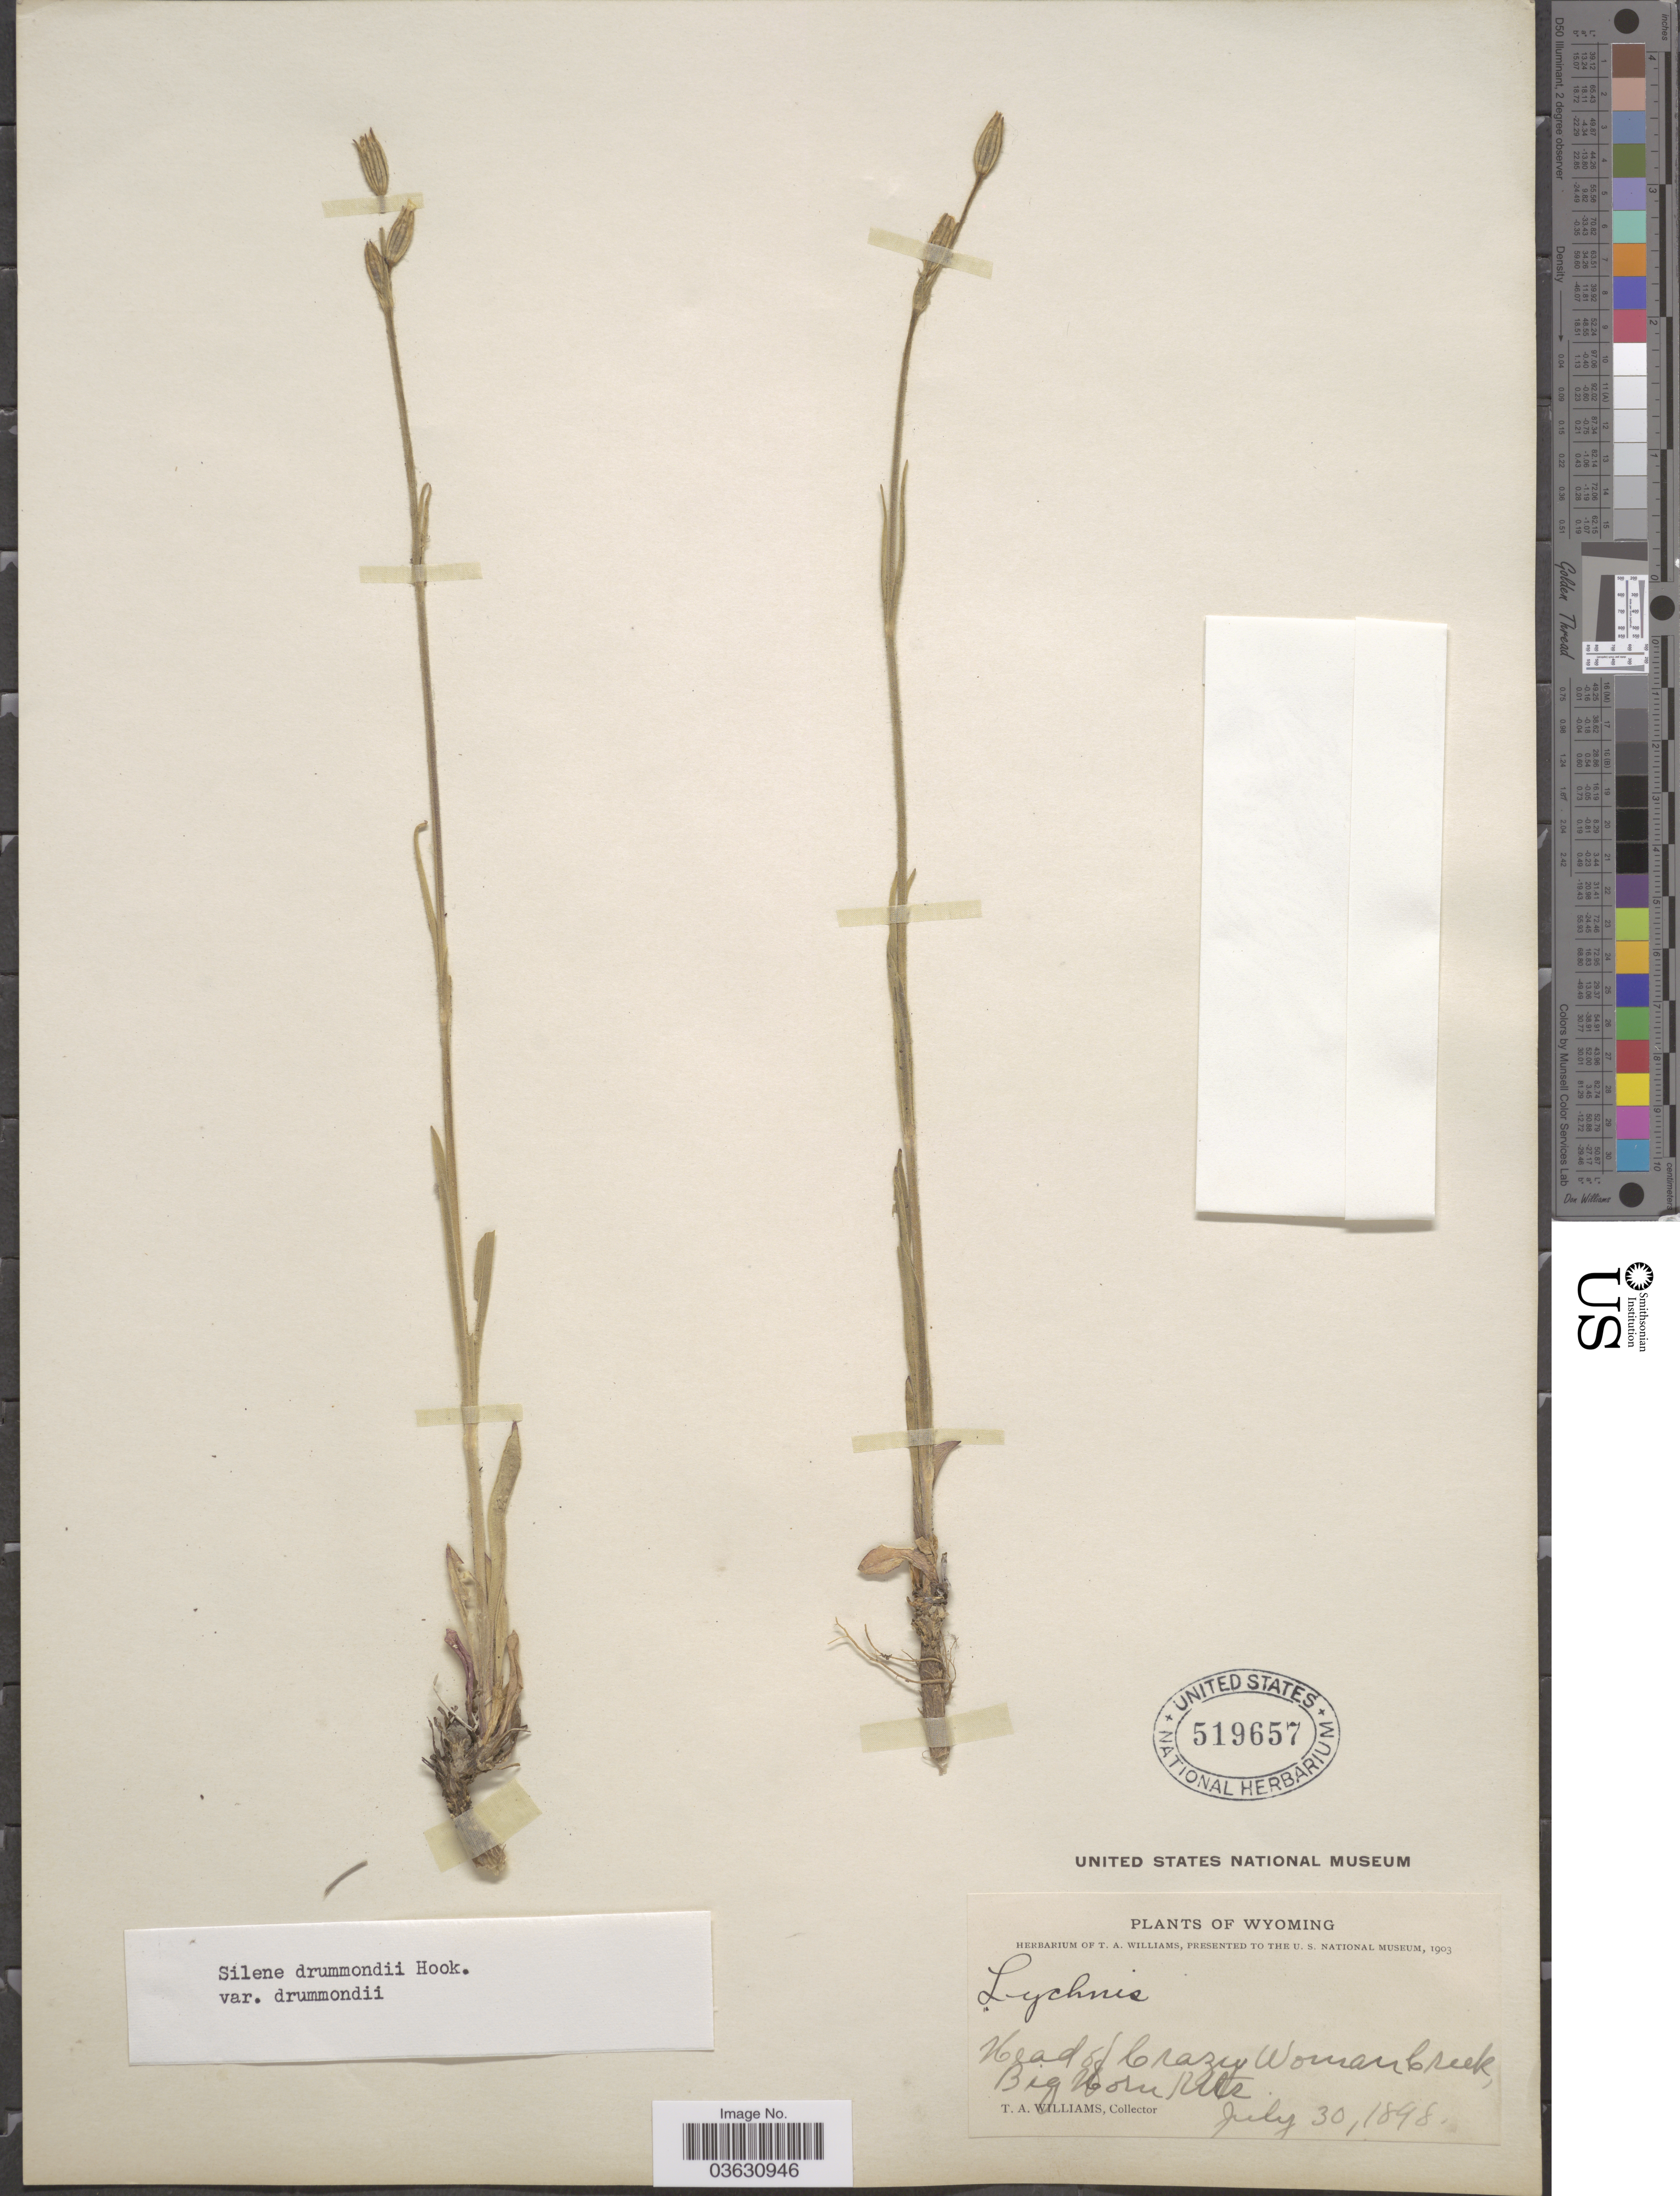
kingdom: Plantae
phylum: Tracheophyta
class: Magnoliopsida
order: Caryophyllales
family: Caryophyllaceae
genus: Silene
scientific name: Silene drummondii var. drummondii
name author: Hook.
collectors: T. Williams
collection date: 1898-07-30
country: United States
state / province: Wyoming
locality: Head of Crazy Woman Creek, Big Horn Mts.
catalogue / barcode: US 519657